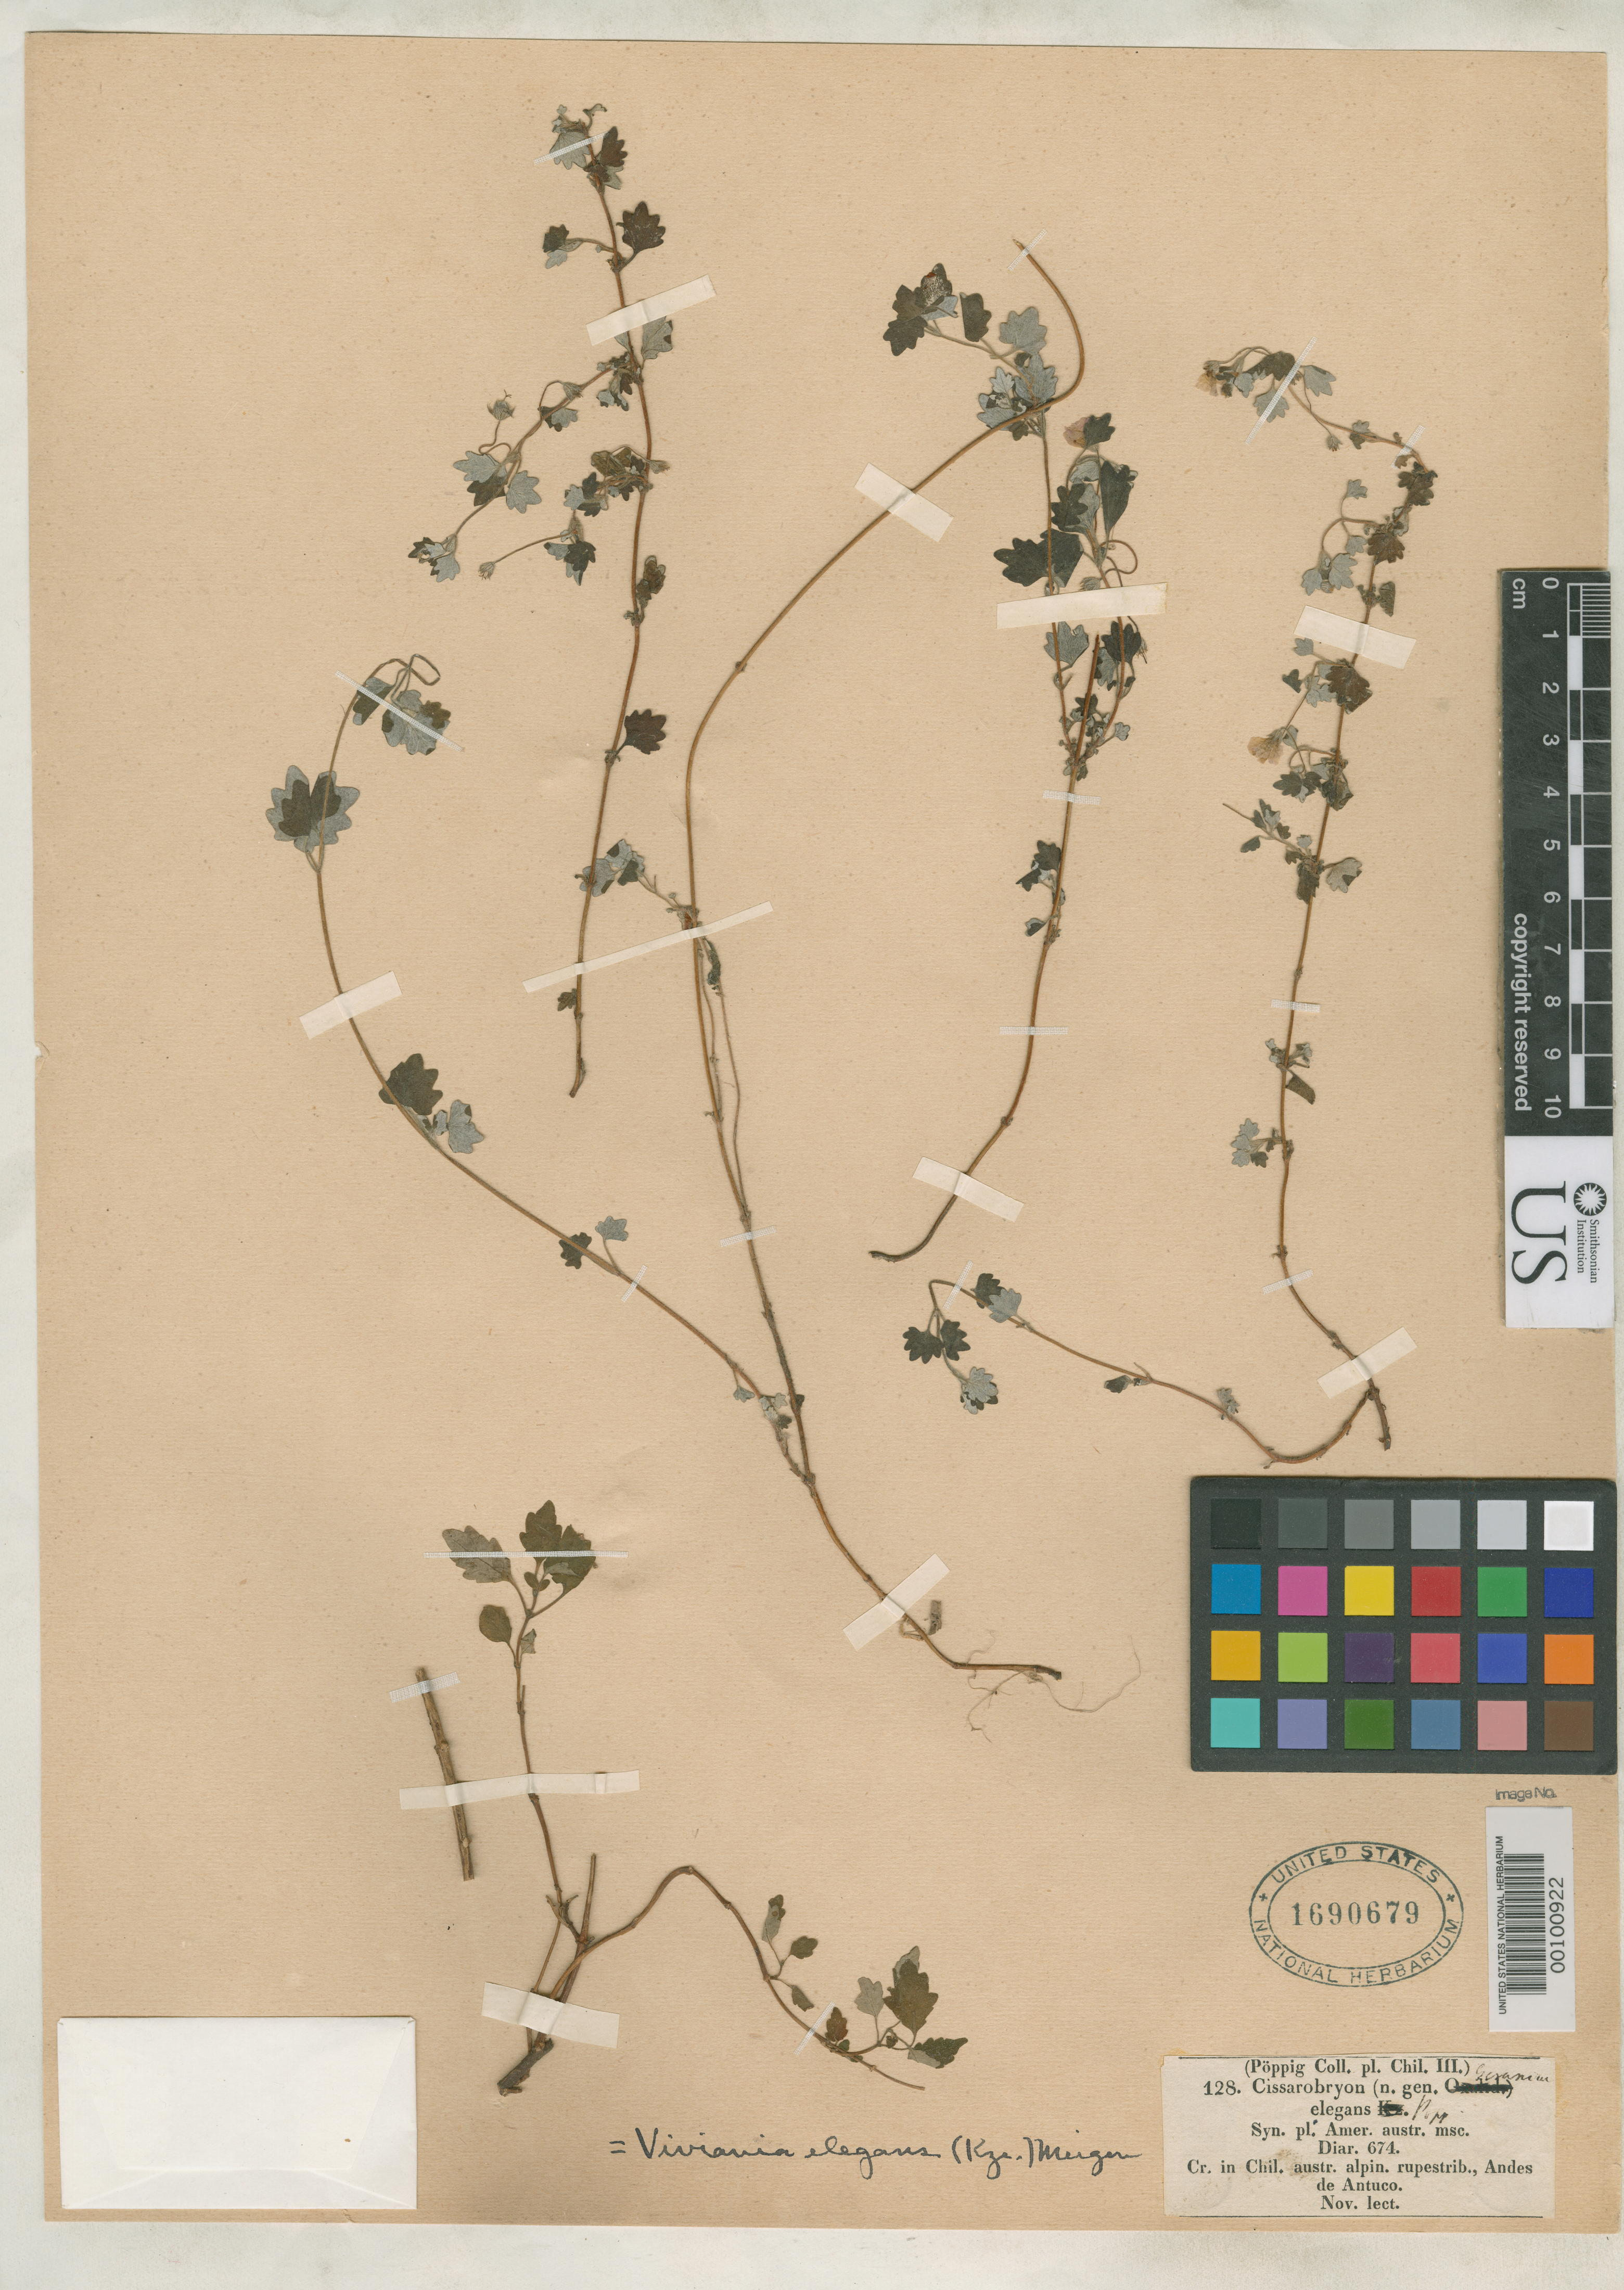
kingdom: Plantae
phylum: Tracheophyta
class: Magnoliopsida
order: Geraniales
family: Vivianiaceae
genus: Cissarobryon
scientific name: Cissarobryon elegans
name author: Kunze in Poepp.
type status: Type Collection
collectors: E. F. Poeppig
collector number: Iii 128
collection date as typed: Nov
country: Chile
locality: Andes de Antuco.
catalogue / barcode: US 1690679